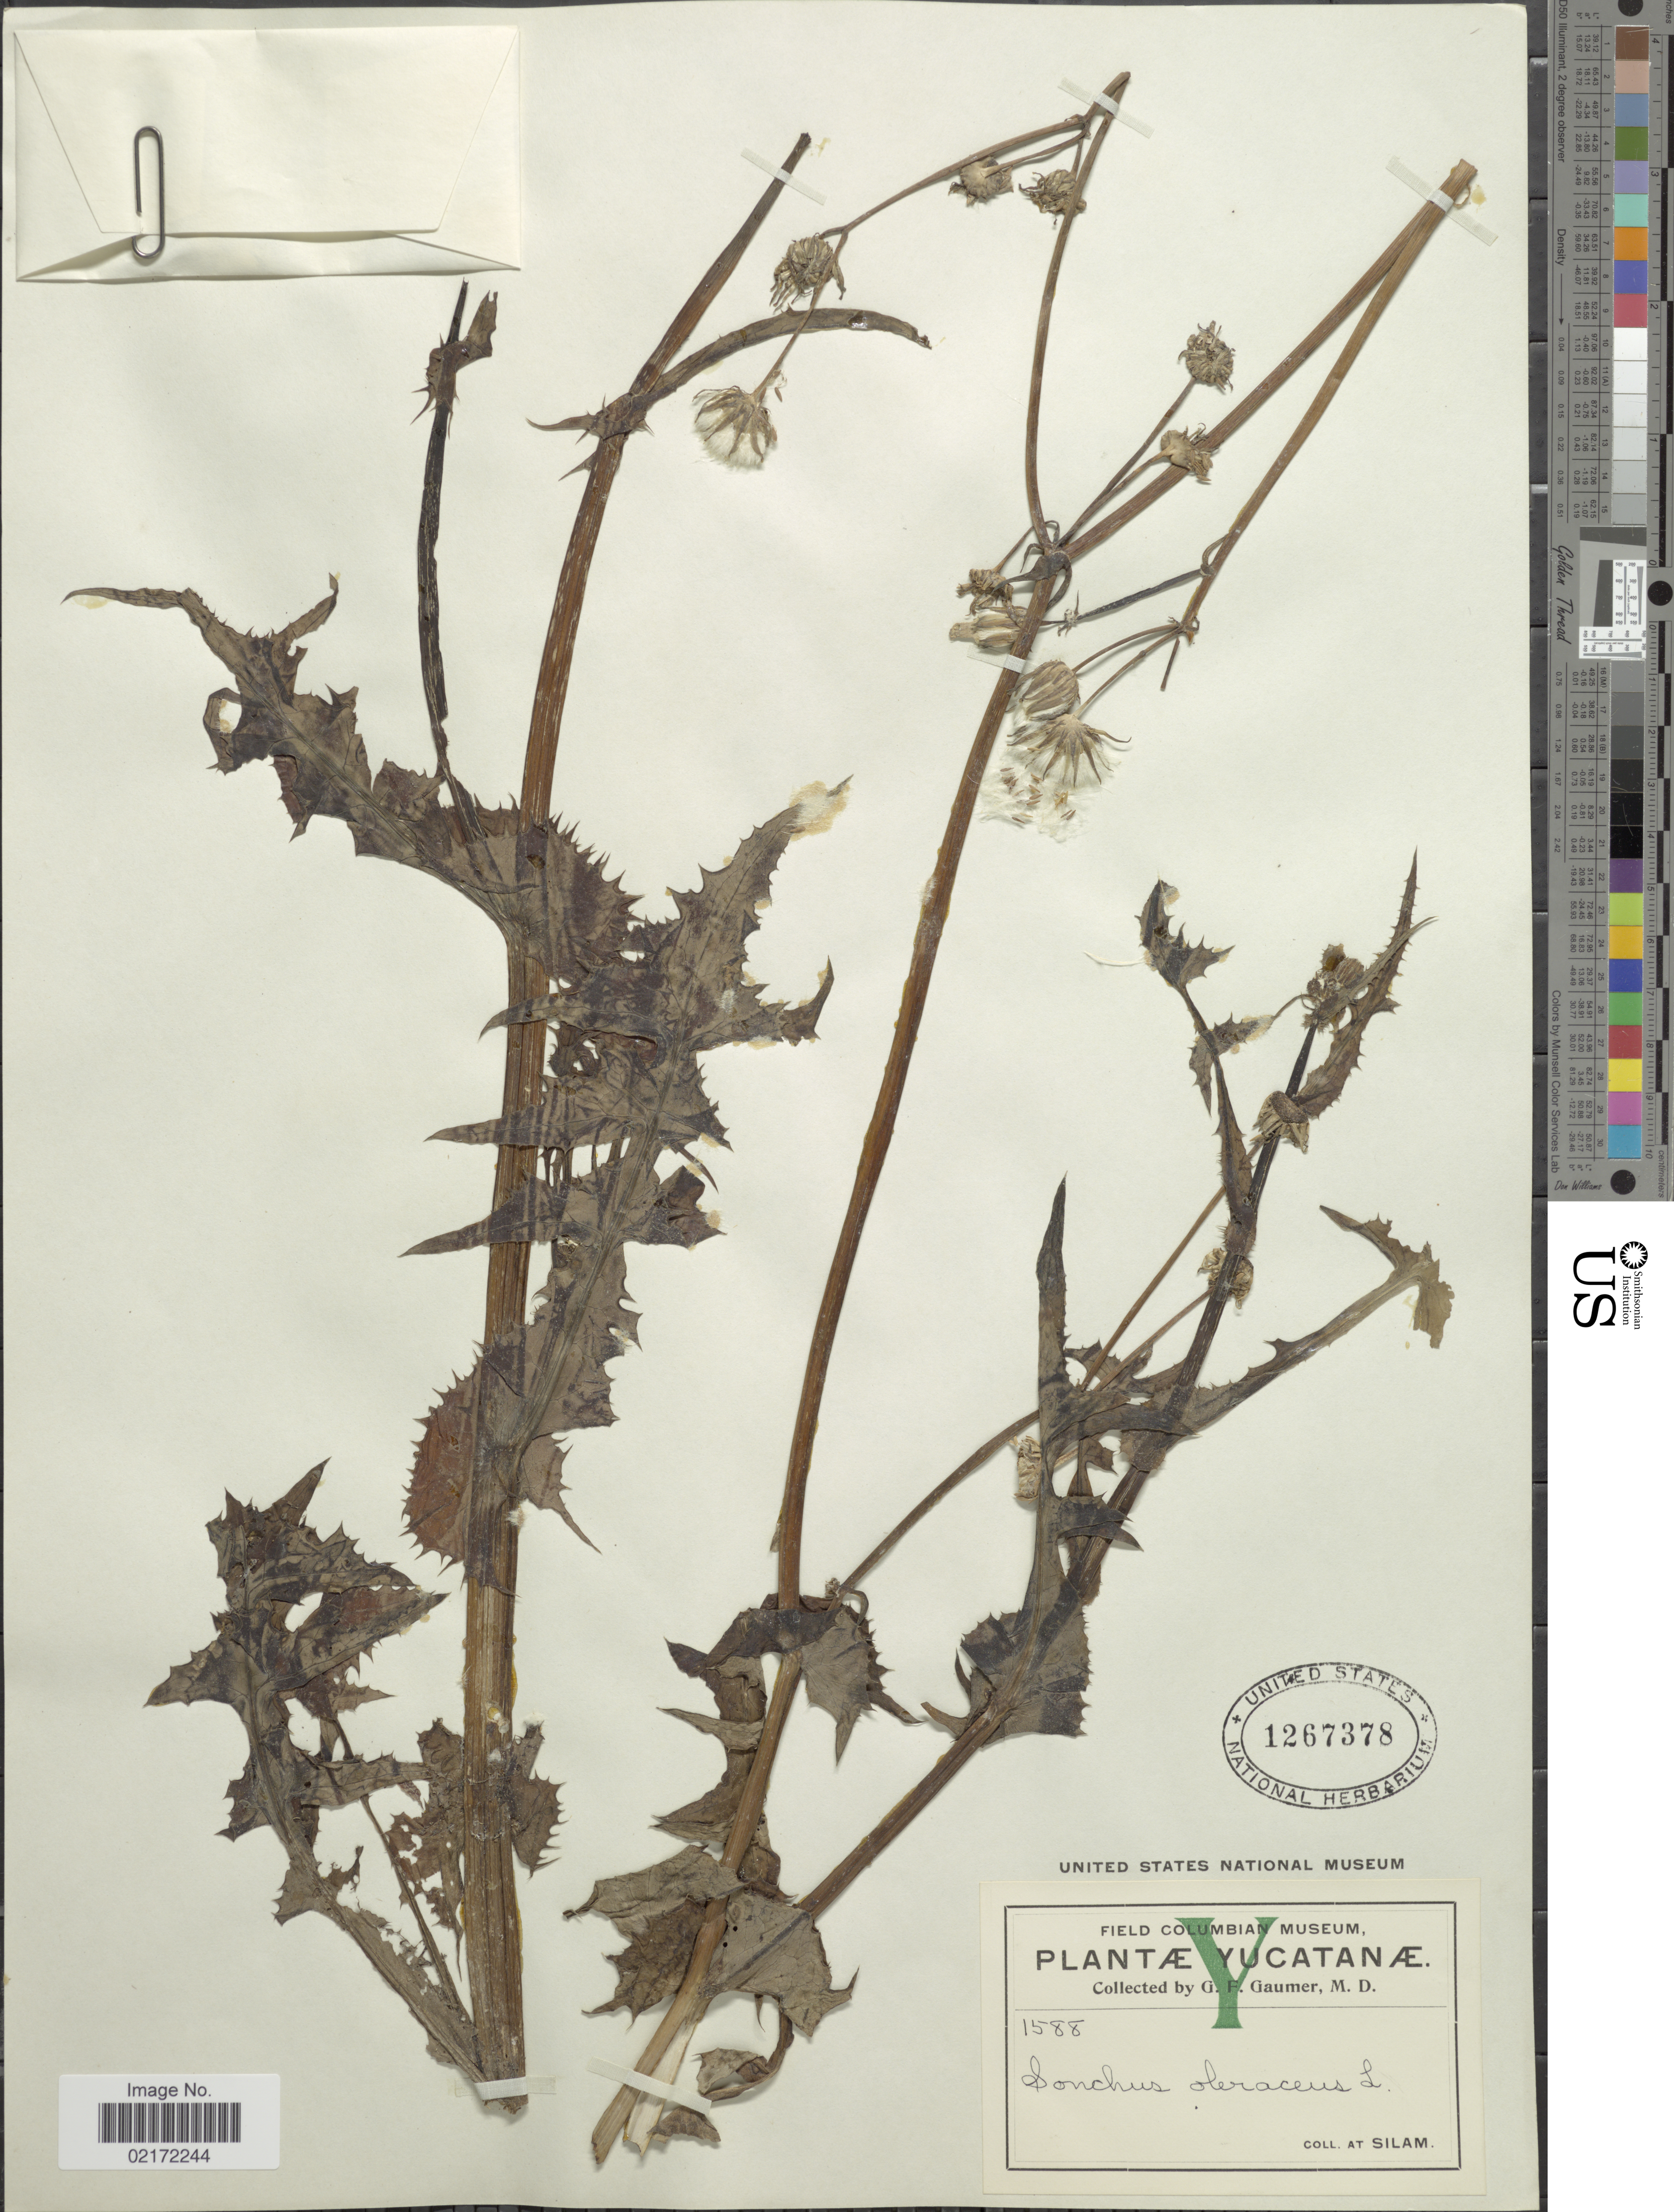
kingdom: Plantae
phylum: Tracheophyta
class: Magnoliopsida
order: Asterales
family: Asteraceae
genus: Sonchus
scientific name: Sonchus oleraceus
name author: L.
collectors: G. F. Gaumer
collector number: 1588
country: Mexico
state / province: Yucatán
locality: Yucatanæ. At Silam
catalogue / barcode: US 1267378